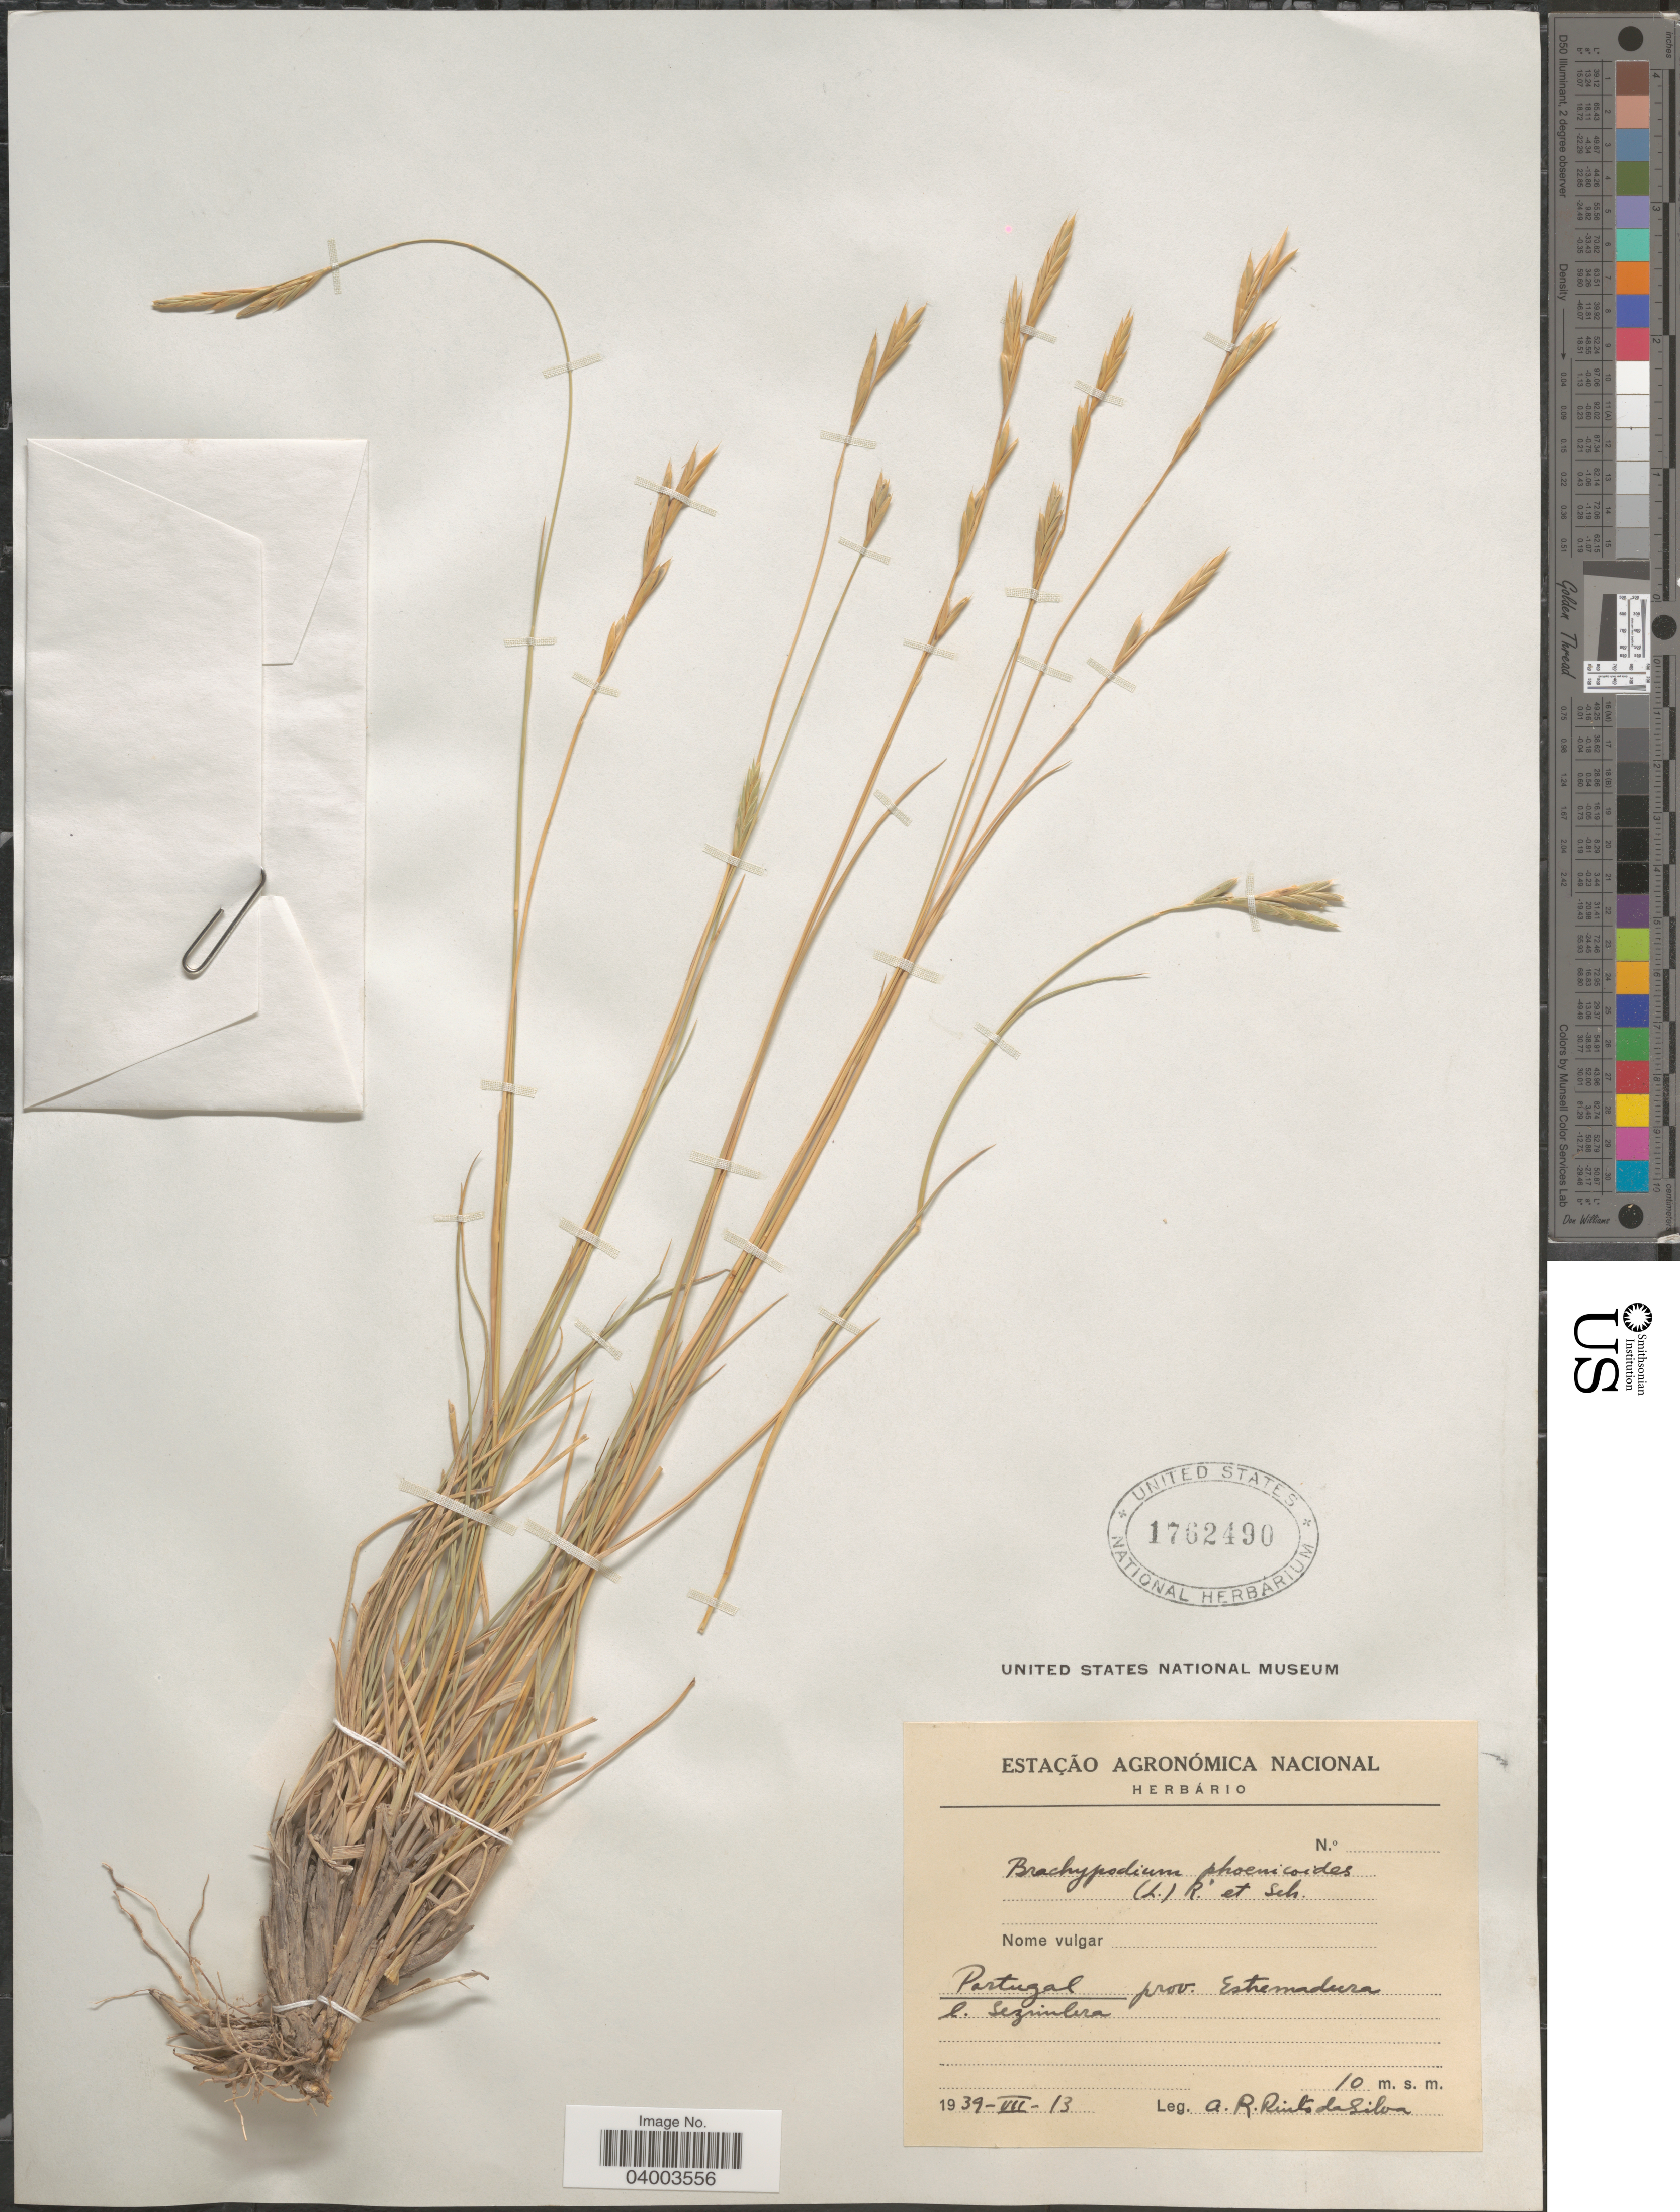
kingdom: Plantae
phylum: Tracheophyta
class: Liliopsida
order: Poales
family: Poaceae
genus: Brachypodium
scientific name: Brachypodium phoenicoides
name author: (L.) Roem. & Schult.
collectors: A. Silva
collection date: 1939-07-13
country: Spain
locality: Prov. Estremadura l. Sesimbra.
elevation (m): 10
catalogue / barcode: US 1762490